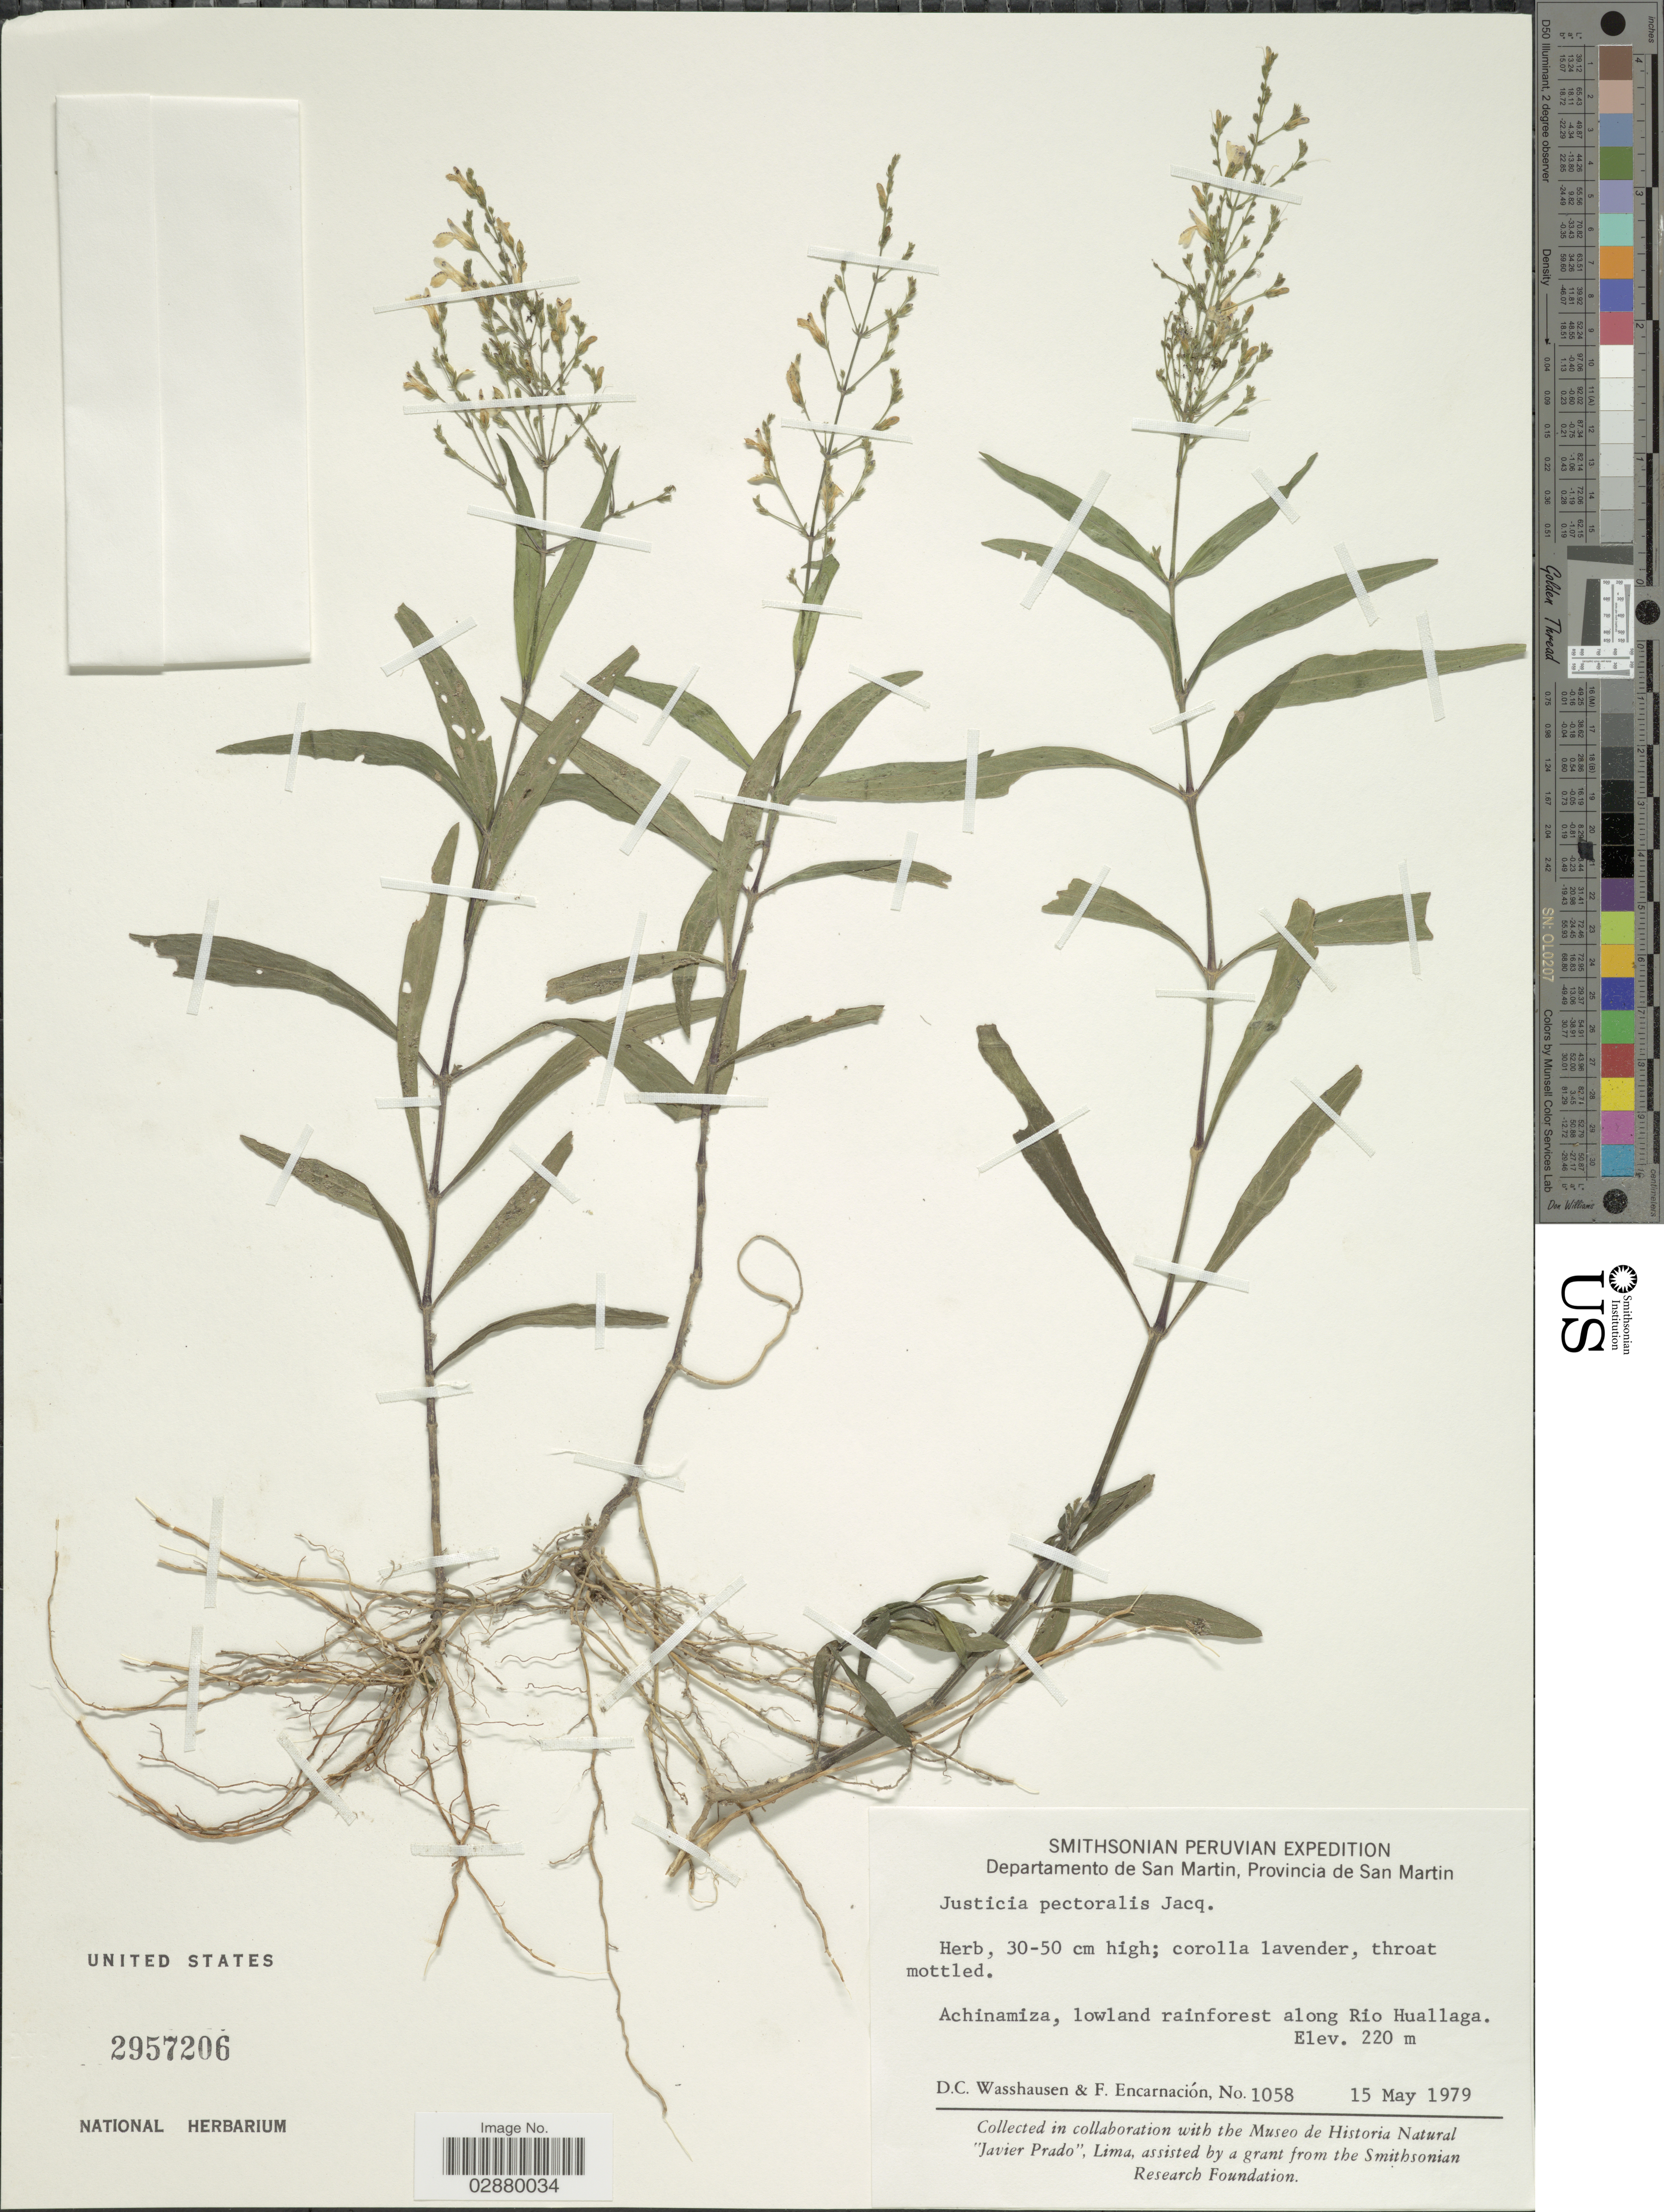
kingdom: Plantae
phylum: Tracheophyta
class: Magnoliopsida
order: Lamiales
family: Acanthaceae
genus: Justicia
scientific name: Justicia pectoralis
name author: Jacq.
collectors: D. C. Wasshausen & F. Encarnación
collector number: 1058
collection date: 1979-05-15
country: Peru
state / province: San Martín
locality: Departamento de San Martin, Provincia de San Martin. Achinamiza, lowland rainforest along Rio Huallaga.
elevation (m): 220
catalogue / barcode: US 2957206